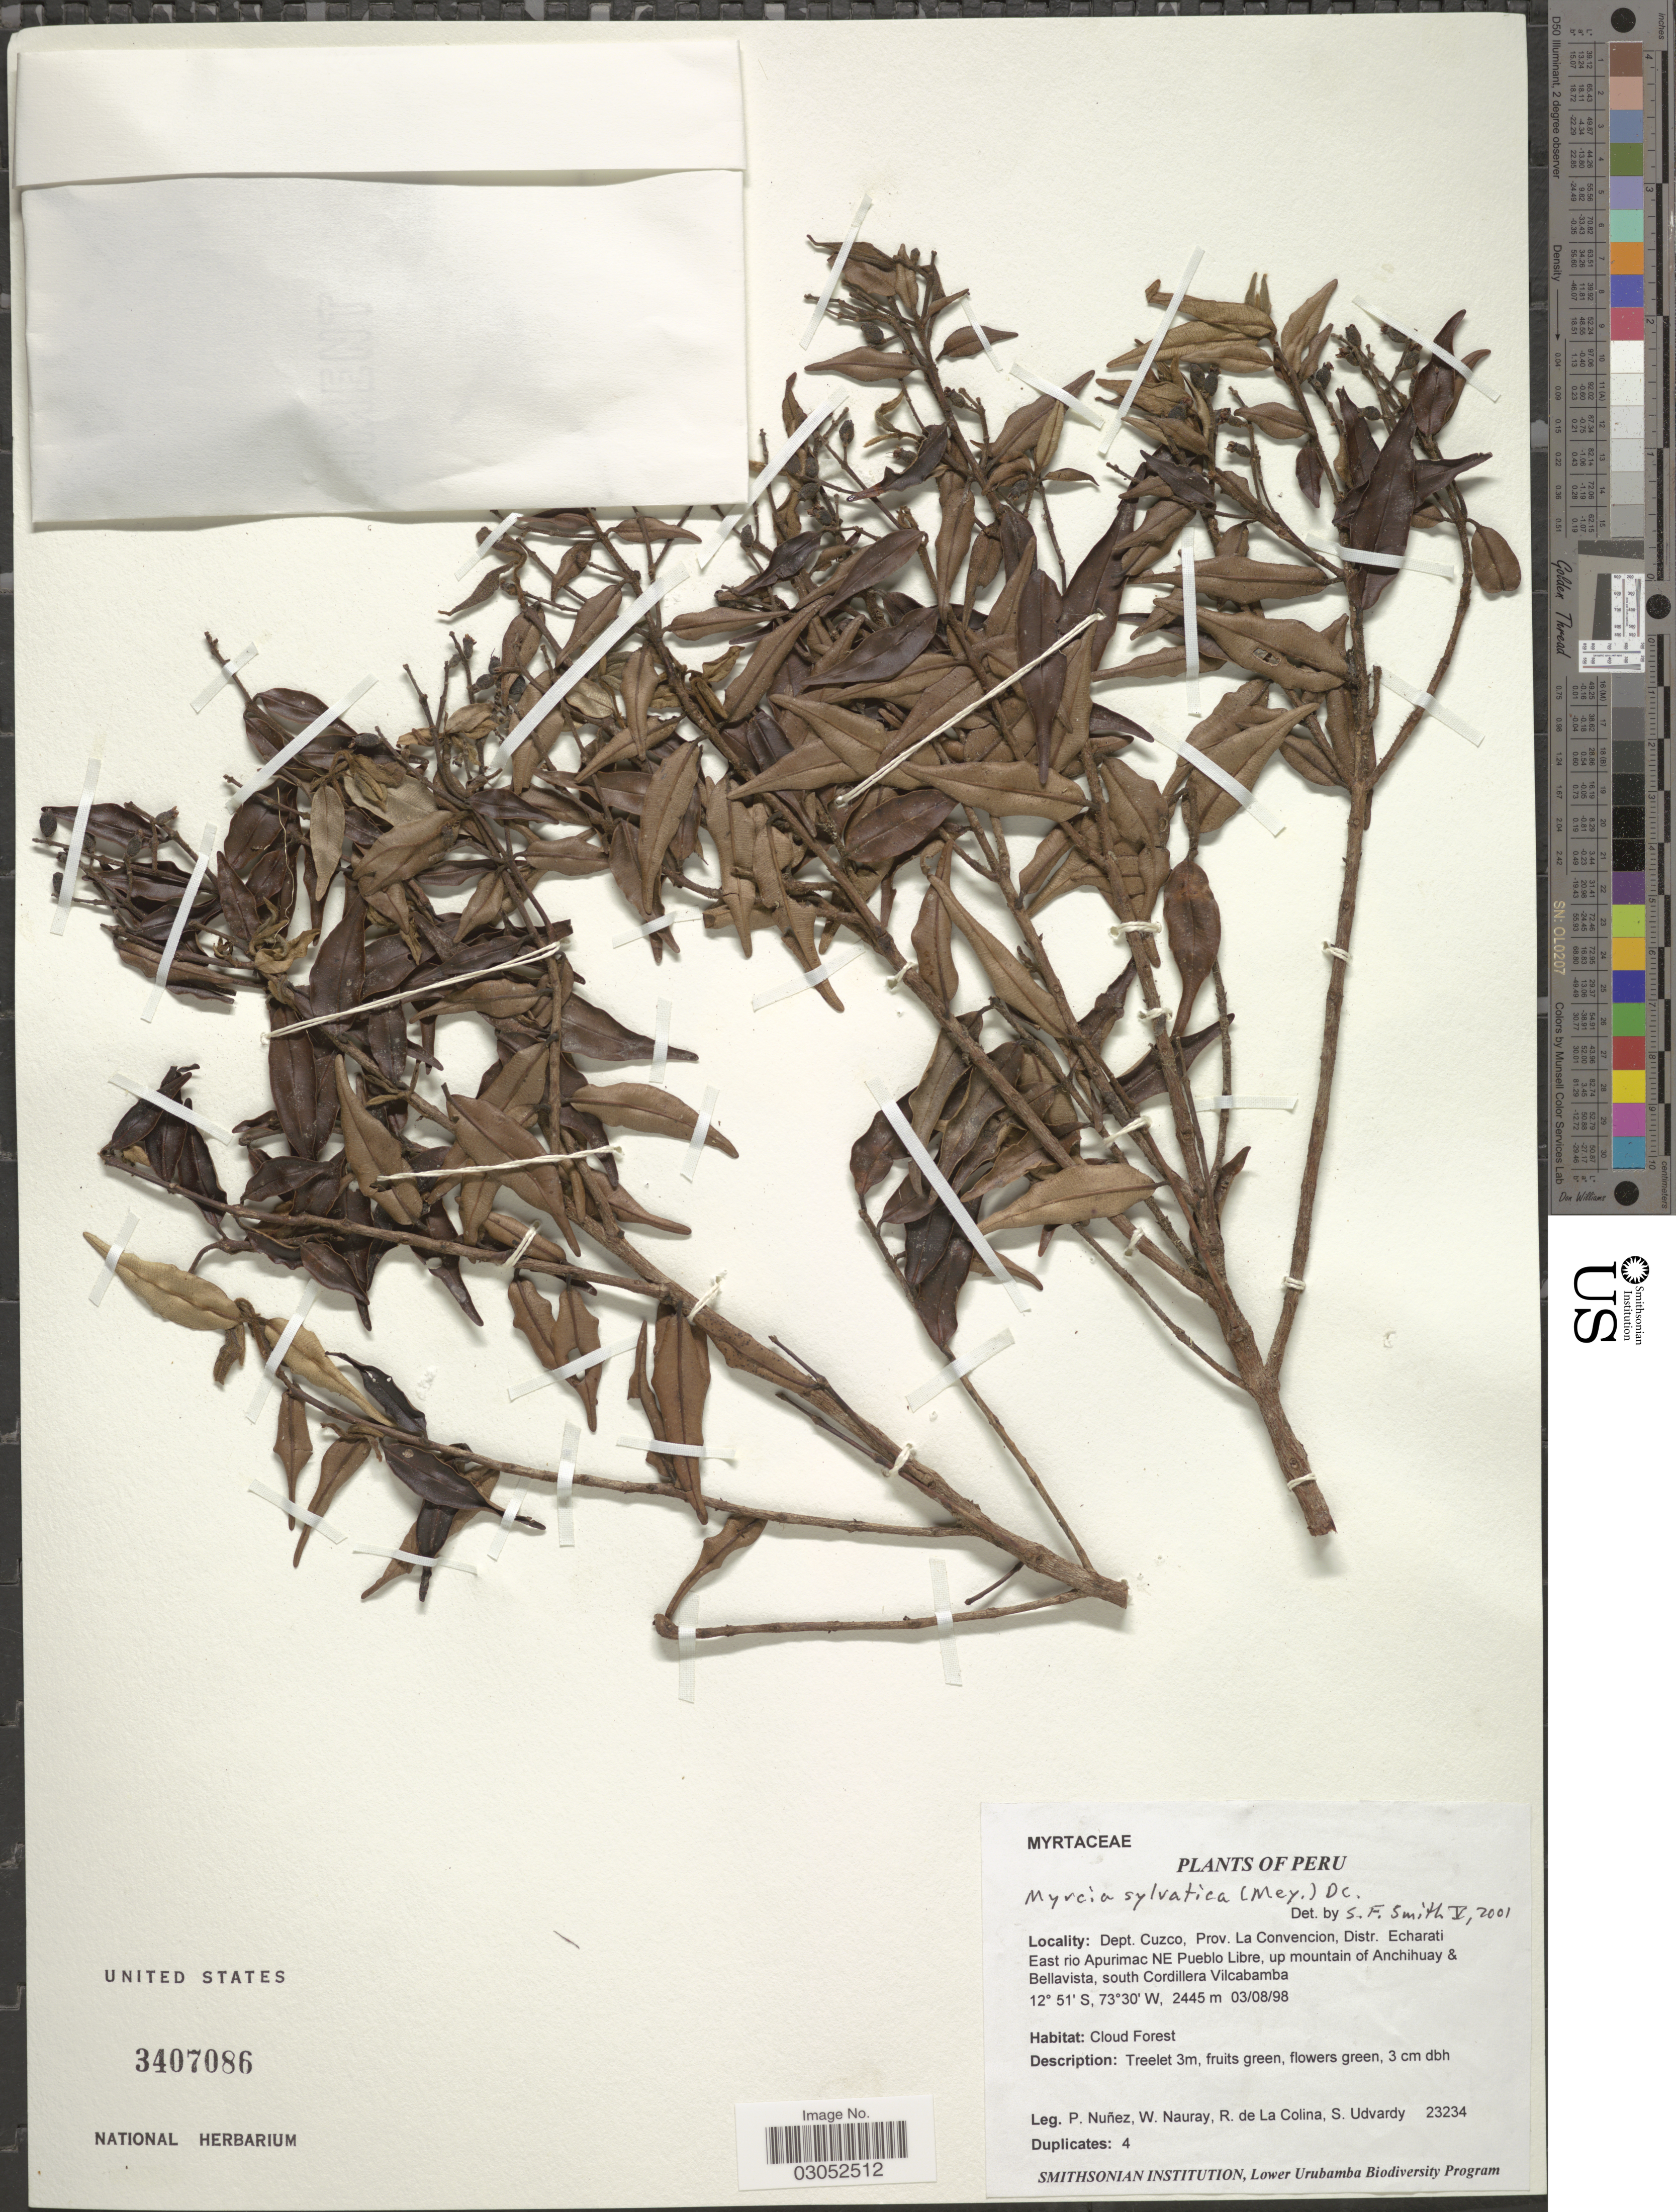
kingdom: Plantae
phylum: Tracheophyta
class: Magnoliopsida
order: Myrtales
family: Myrtaceae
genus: Myrcia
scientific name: Myrcia sylvatica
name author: (G. Mey.) DC.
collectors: P. Nuñez V., W. Nauray, R. Colina & S. Udvardy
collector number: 23234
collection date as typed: Transcribed d/m/y: 3/8/98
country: Peru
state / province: Cusco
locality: Dept. Cuzco, Prov. La Convencion, Distr. Echarati. East rio Apurimac NE Pueblo Libre, up mountain of Anchihuay & Bellavista, south Cordillera Vilcabamba.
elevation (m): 2445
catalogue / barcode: US 3407086